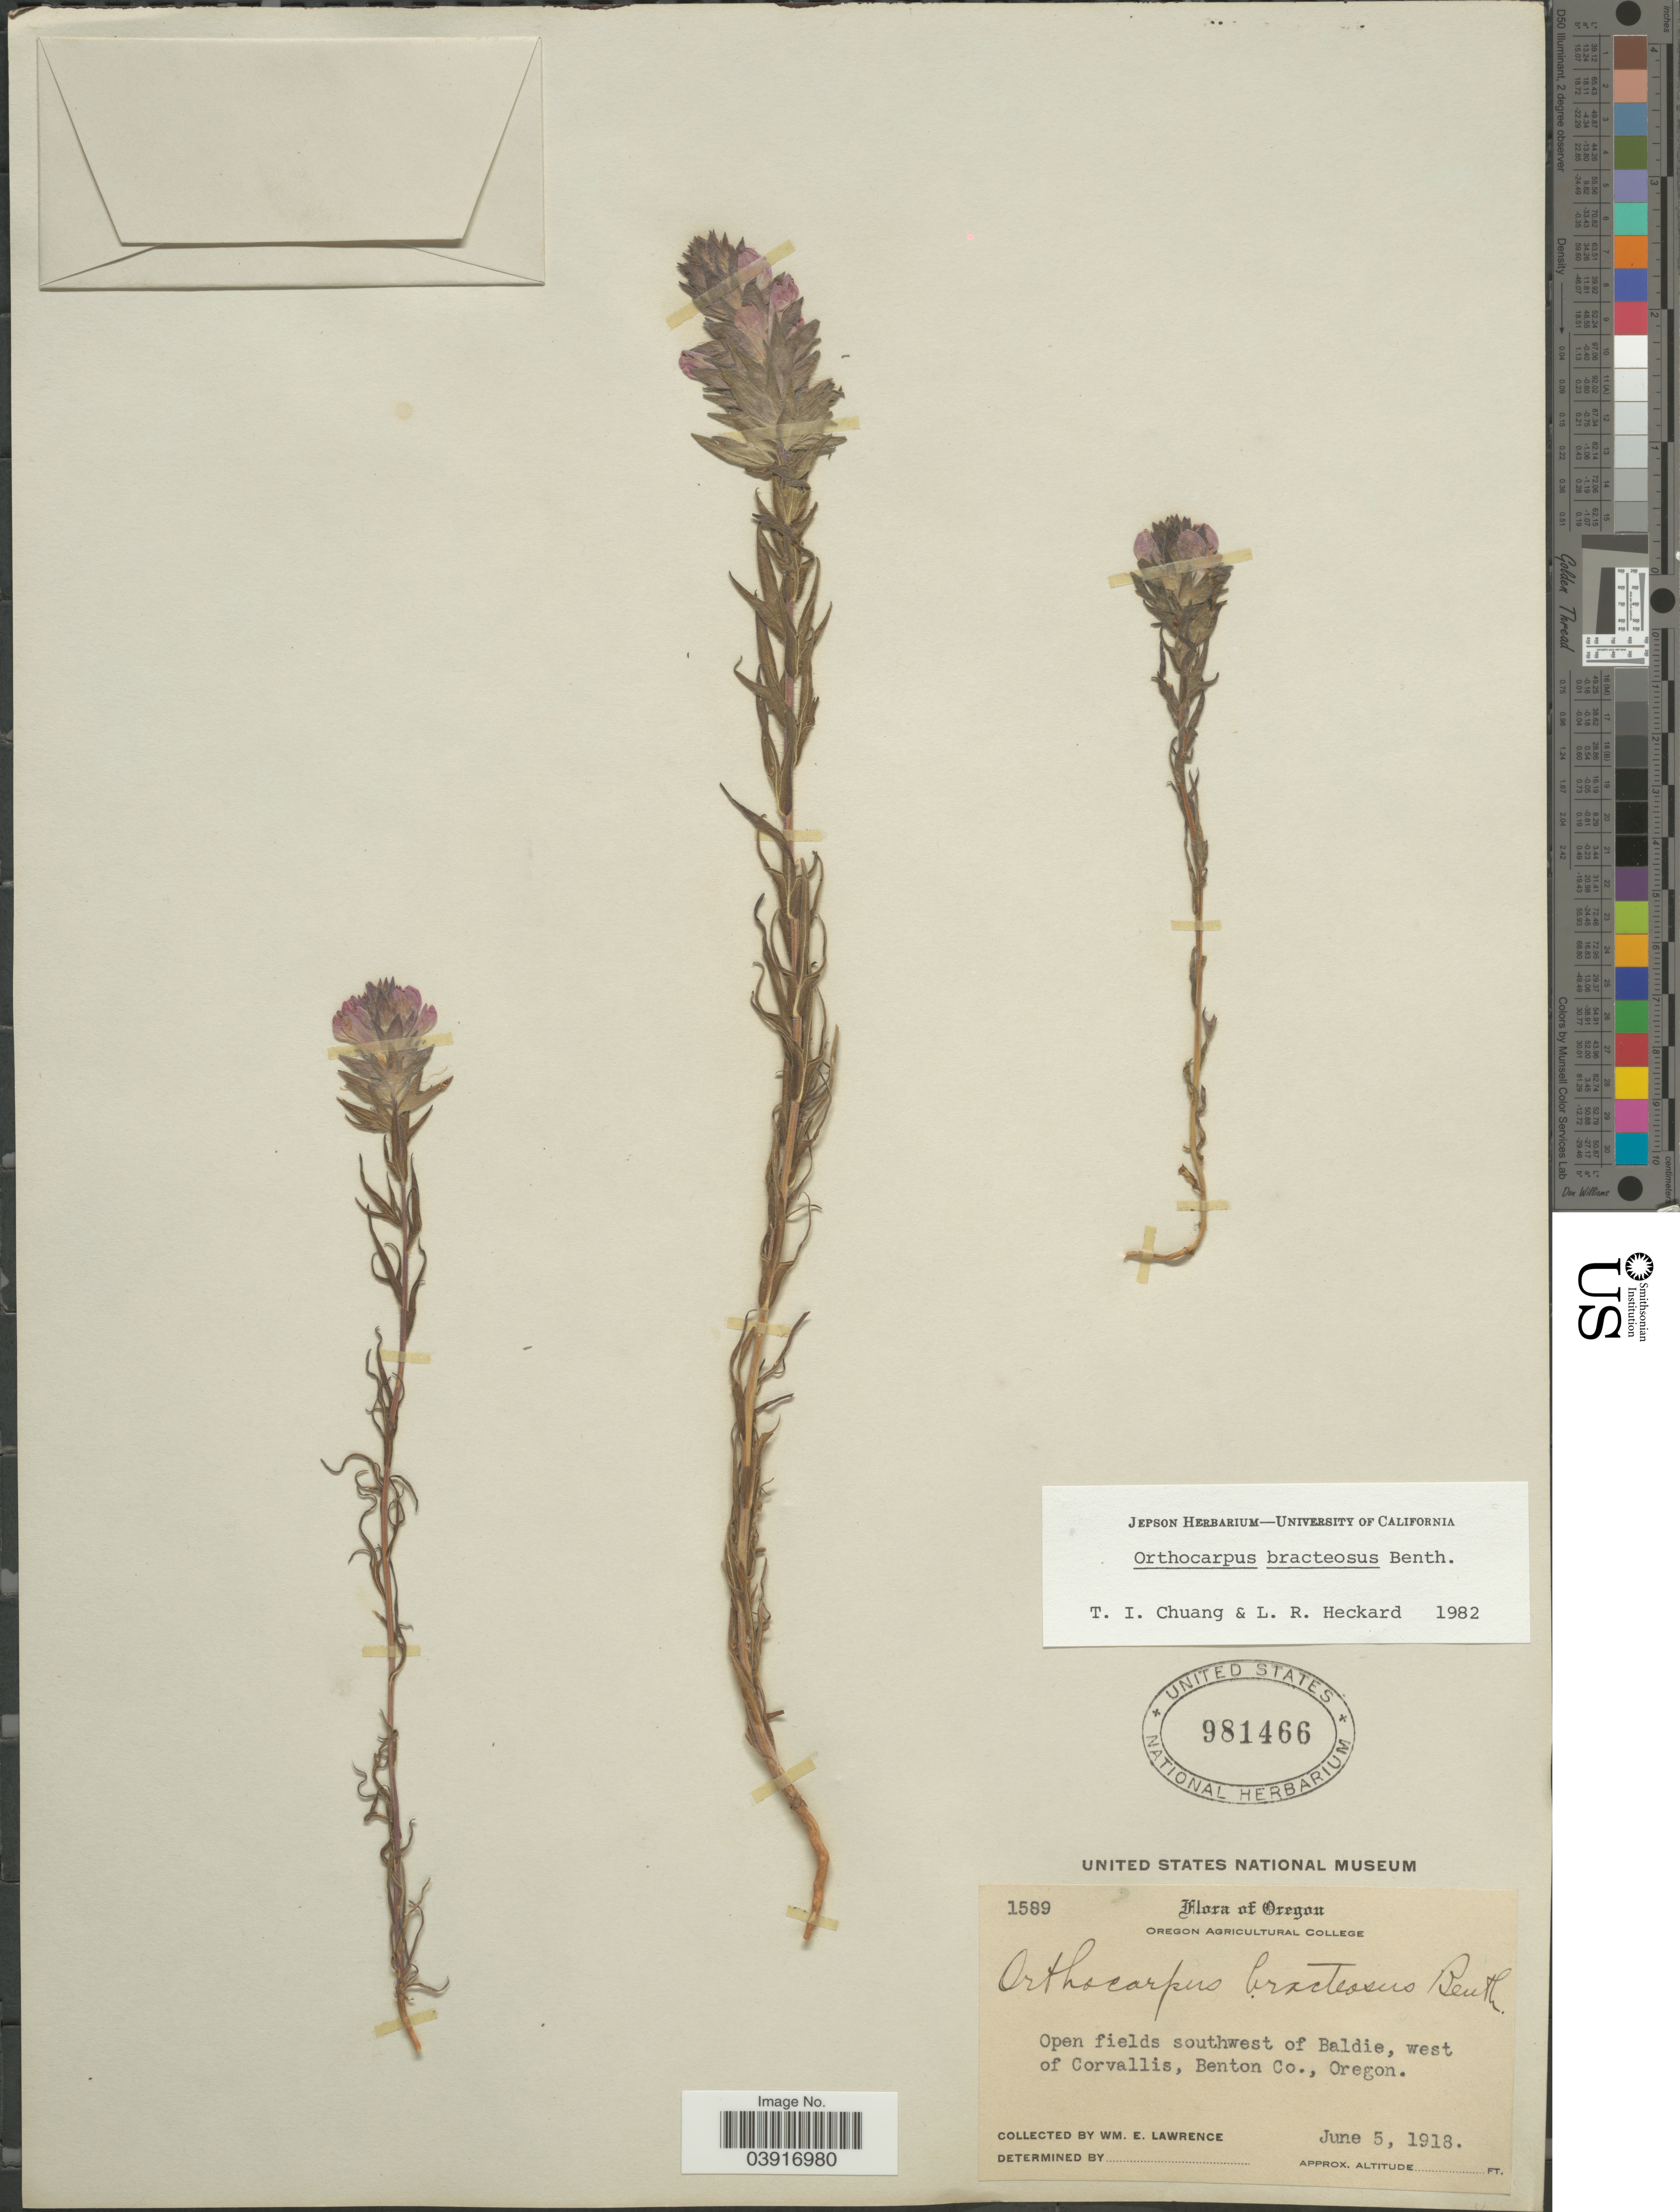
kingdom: Plantae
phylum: Tracheophyta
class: Magnoliopsida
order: Lamiales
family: Orobanchaceae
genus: Orthocarpus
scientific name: Orthocarpus bracteosus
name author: Benth.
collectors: W. Lawrence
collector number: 1589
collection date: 1918-06-05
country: United States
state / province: Oregon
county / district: Benton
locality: Open fields southwest of Baldie, west of Corvallis, Benton Co.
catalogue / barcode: US 981466